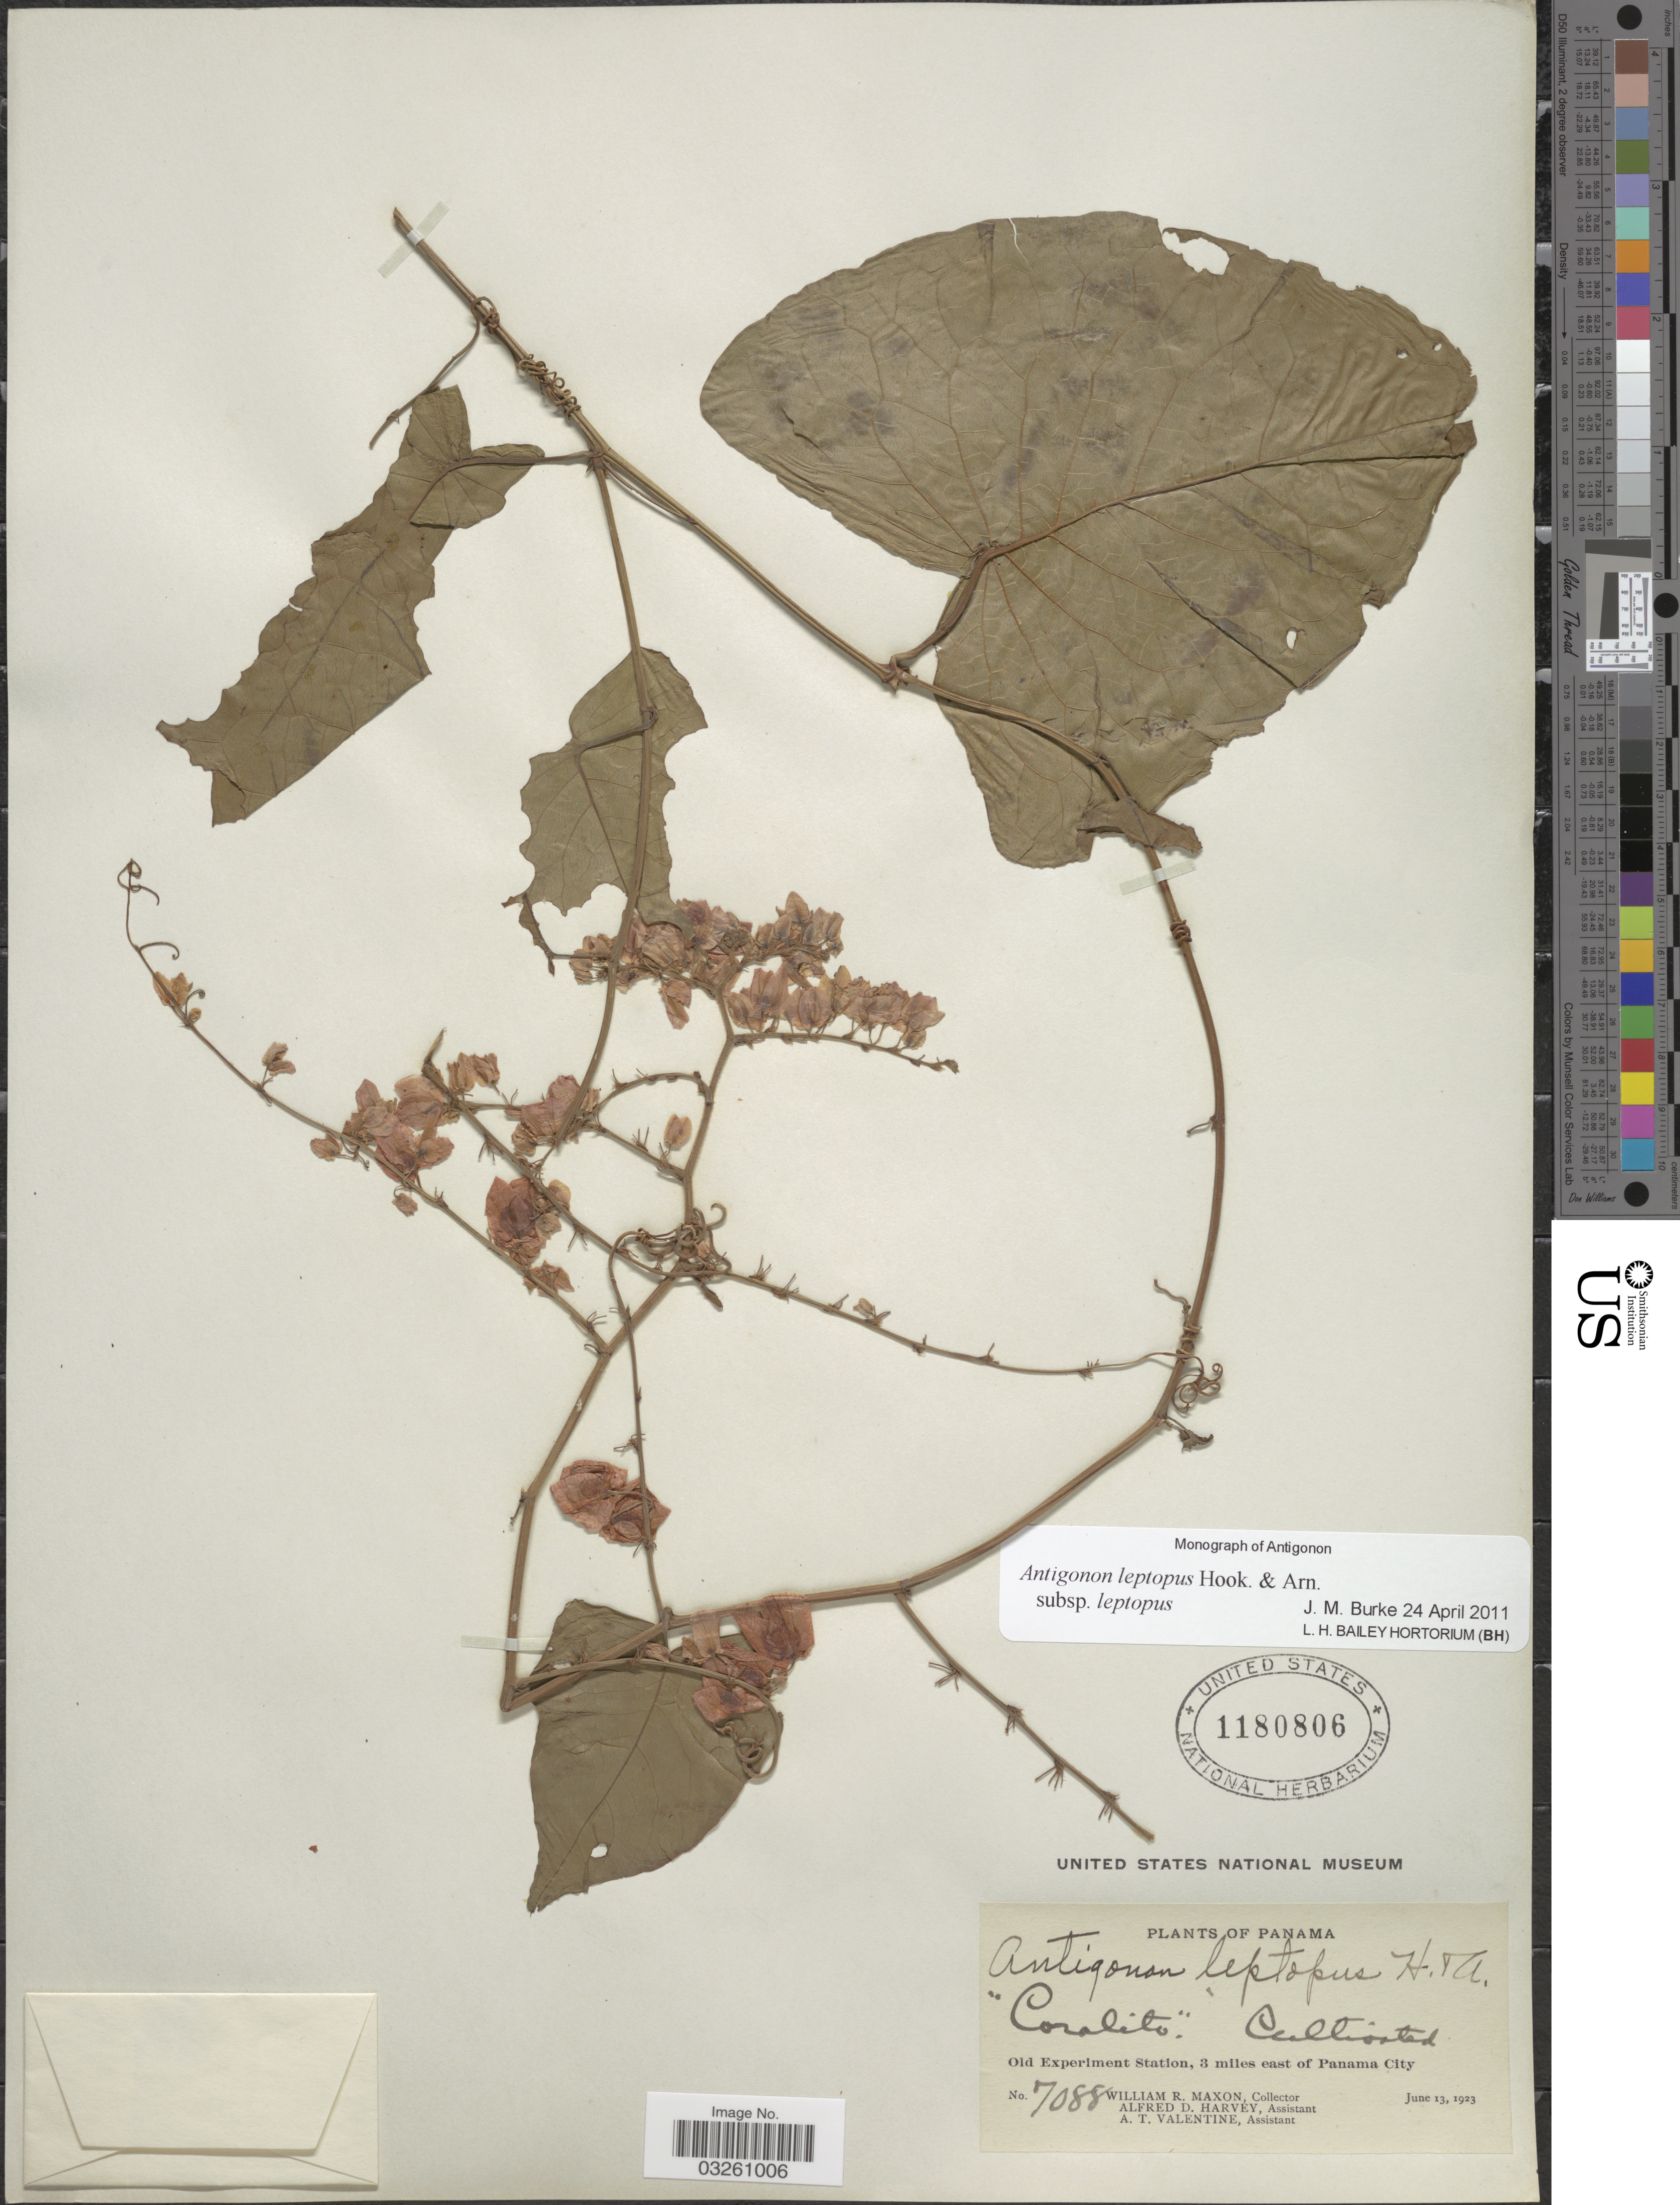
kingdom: Plantae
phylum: Tracheophyta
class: Magnoliopsida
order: Caryophyllales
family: Polygonaceae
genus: Antigonon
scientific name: Antigonon leptopus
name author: Hook. & Arn.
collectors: W. R. Maxon, A. D. Harvey & A. Valentine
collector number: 7088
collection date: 1923-06-13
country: Panama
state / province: Panamá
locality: Old Experiment Station, 3 miles east of Panama City.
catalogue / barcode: US 1180806